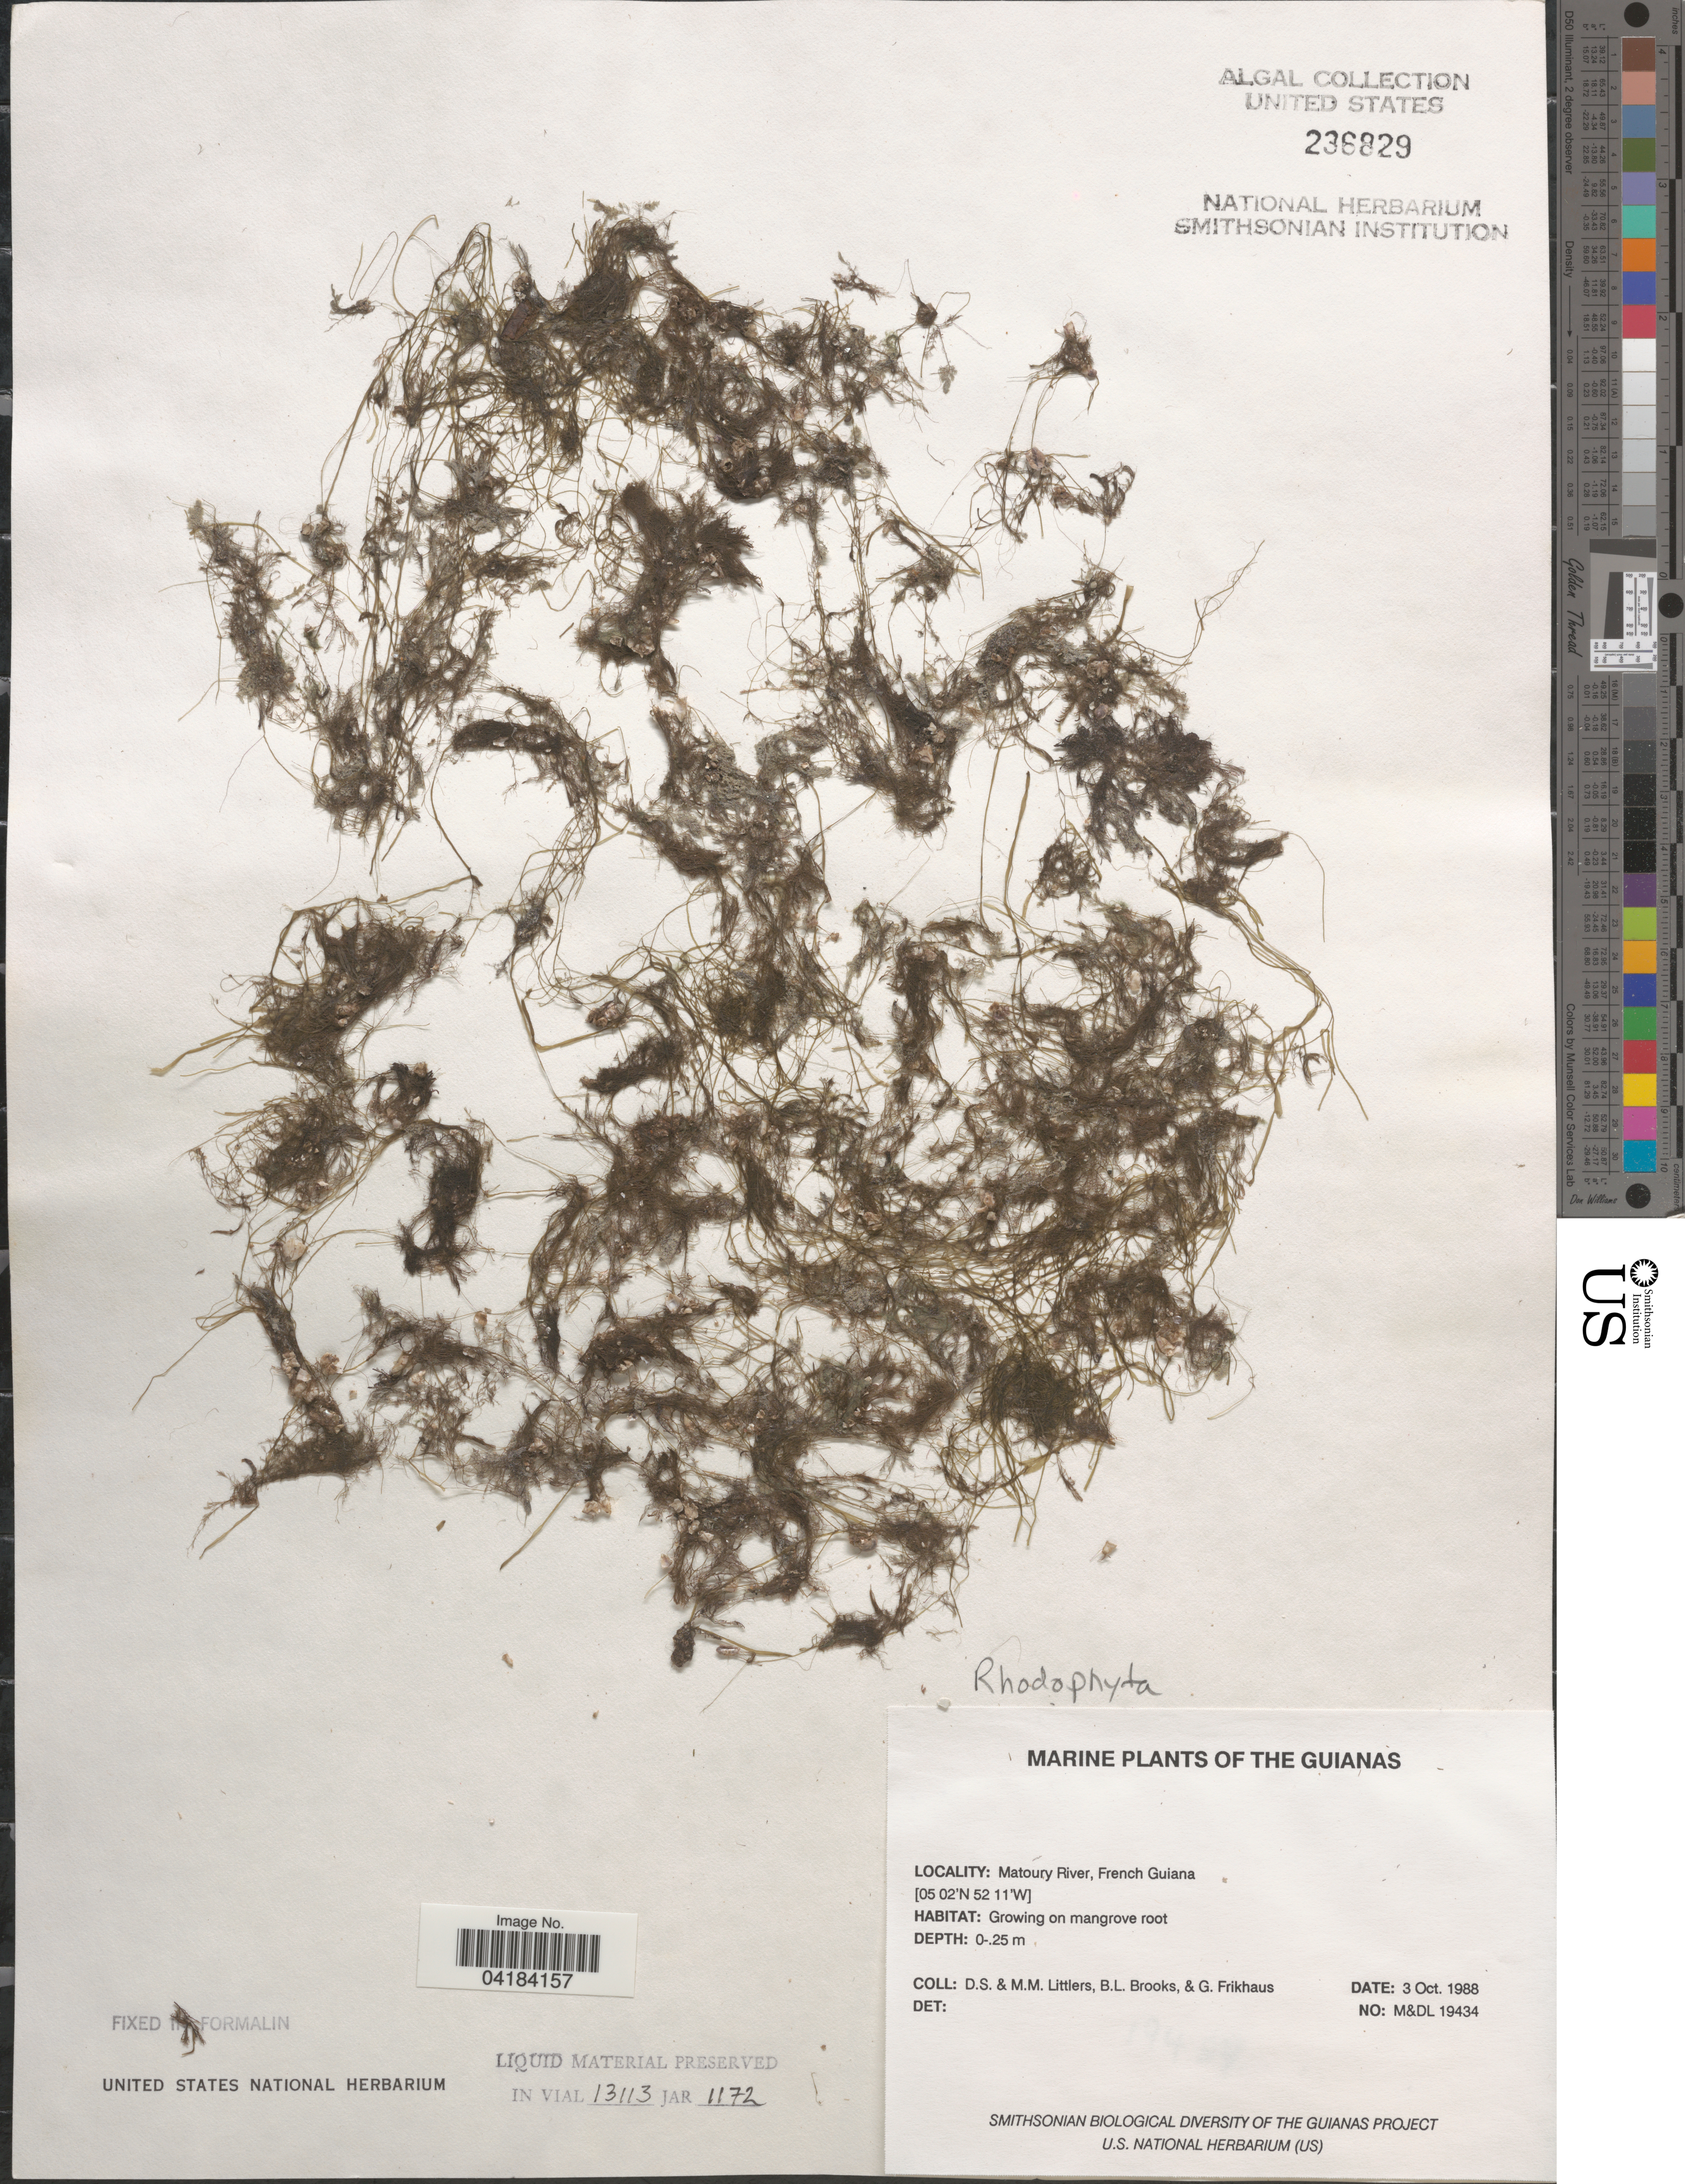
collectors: D. S. Littler, B. Brooks & G. Frikhaus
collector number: M&DL19434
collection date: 1988-10-03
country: French Guiana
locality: The Guianas. Matoury River.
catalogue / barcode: US 236829